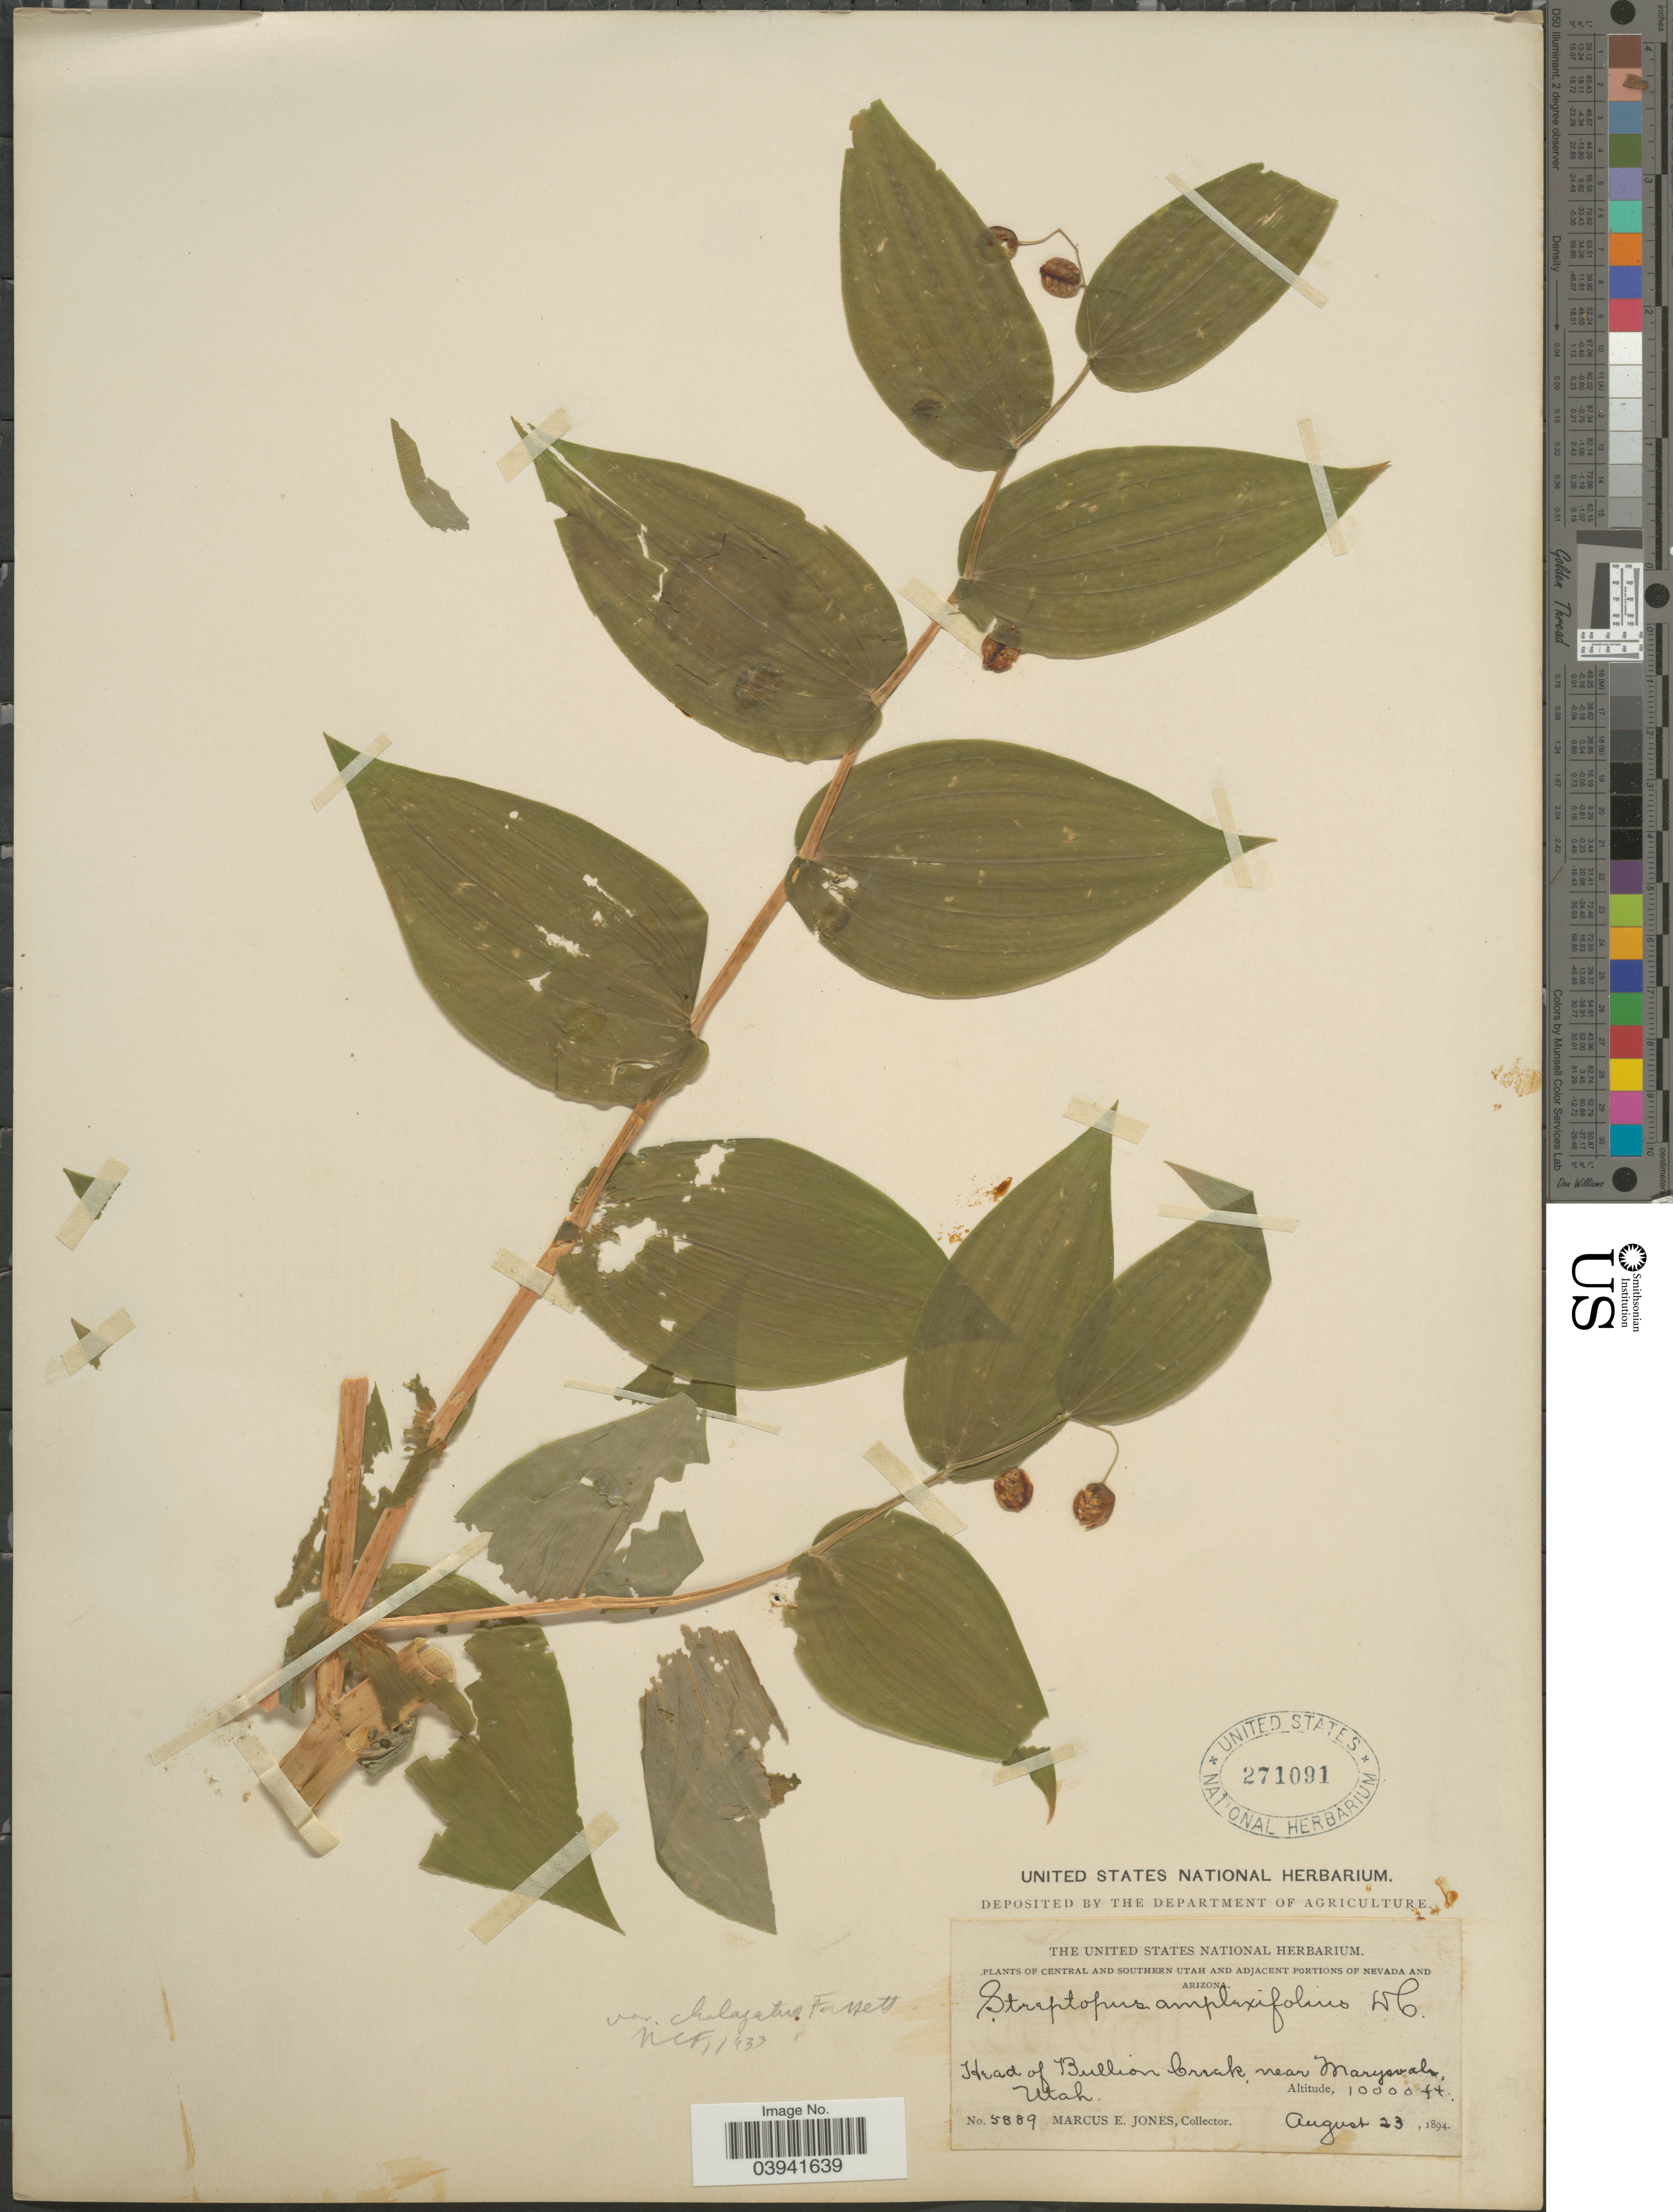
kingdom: Plantae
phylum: Tracheophyta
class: Liliopsida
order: Liliales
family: Liliaceae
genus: Streptopus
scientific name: Streptopus amplexifolius var. chalazatus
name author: Fassett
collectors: M. E. Jones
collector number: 5889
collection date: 1894-08-23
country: United States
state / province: Utah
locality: Central and Southern Utah. Head of Bullion Creek, near Marysvale.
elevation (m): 3048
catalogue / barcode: US 271091